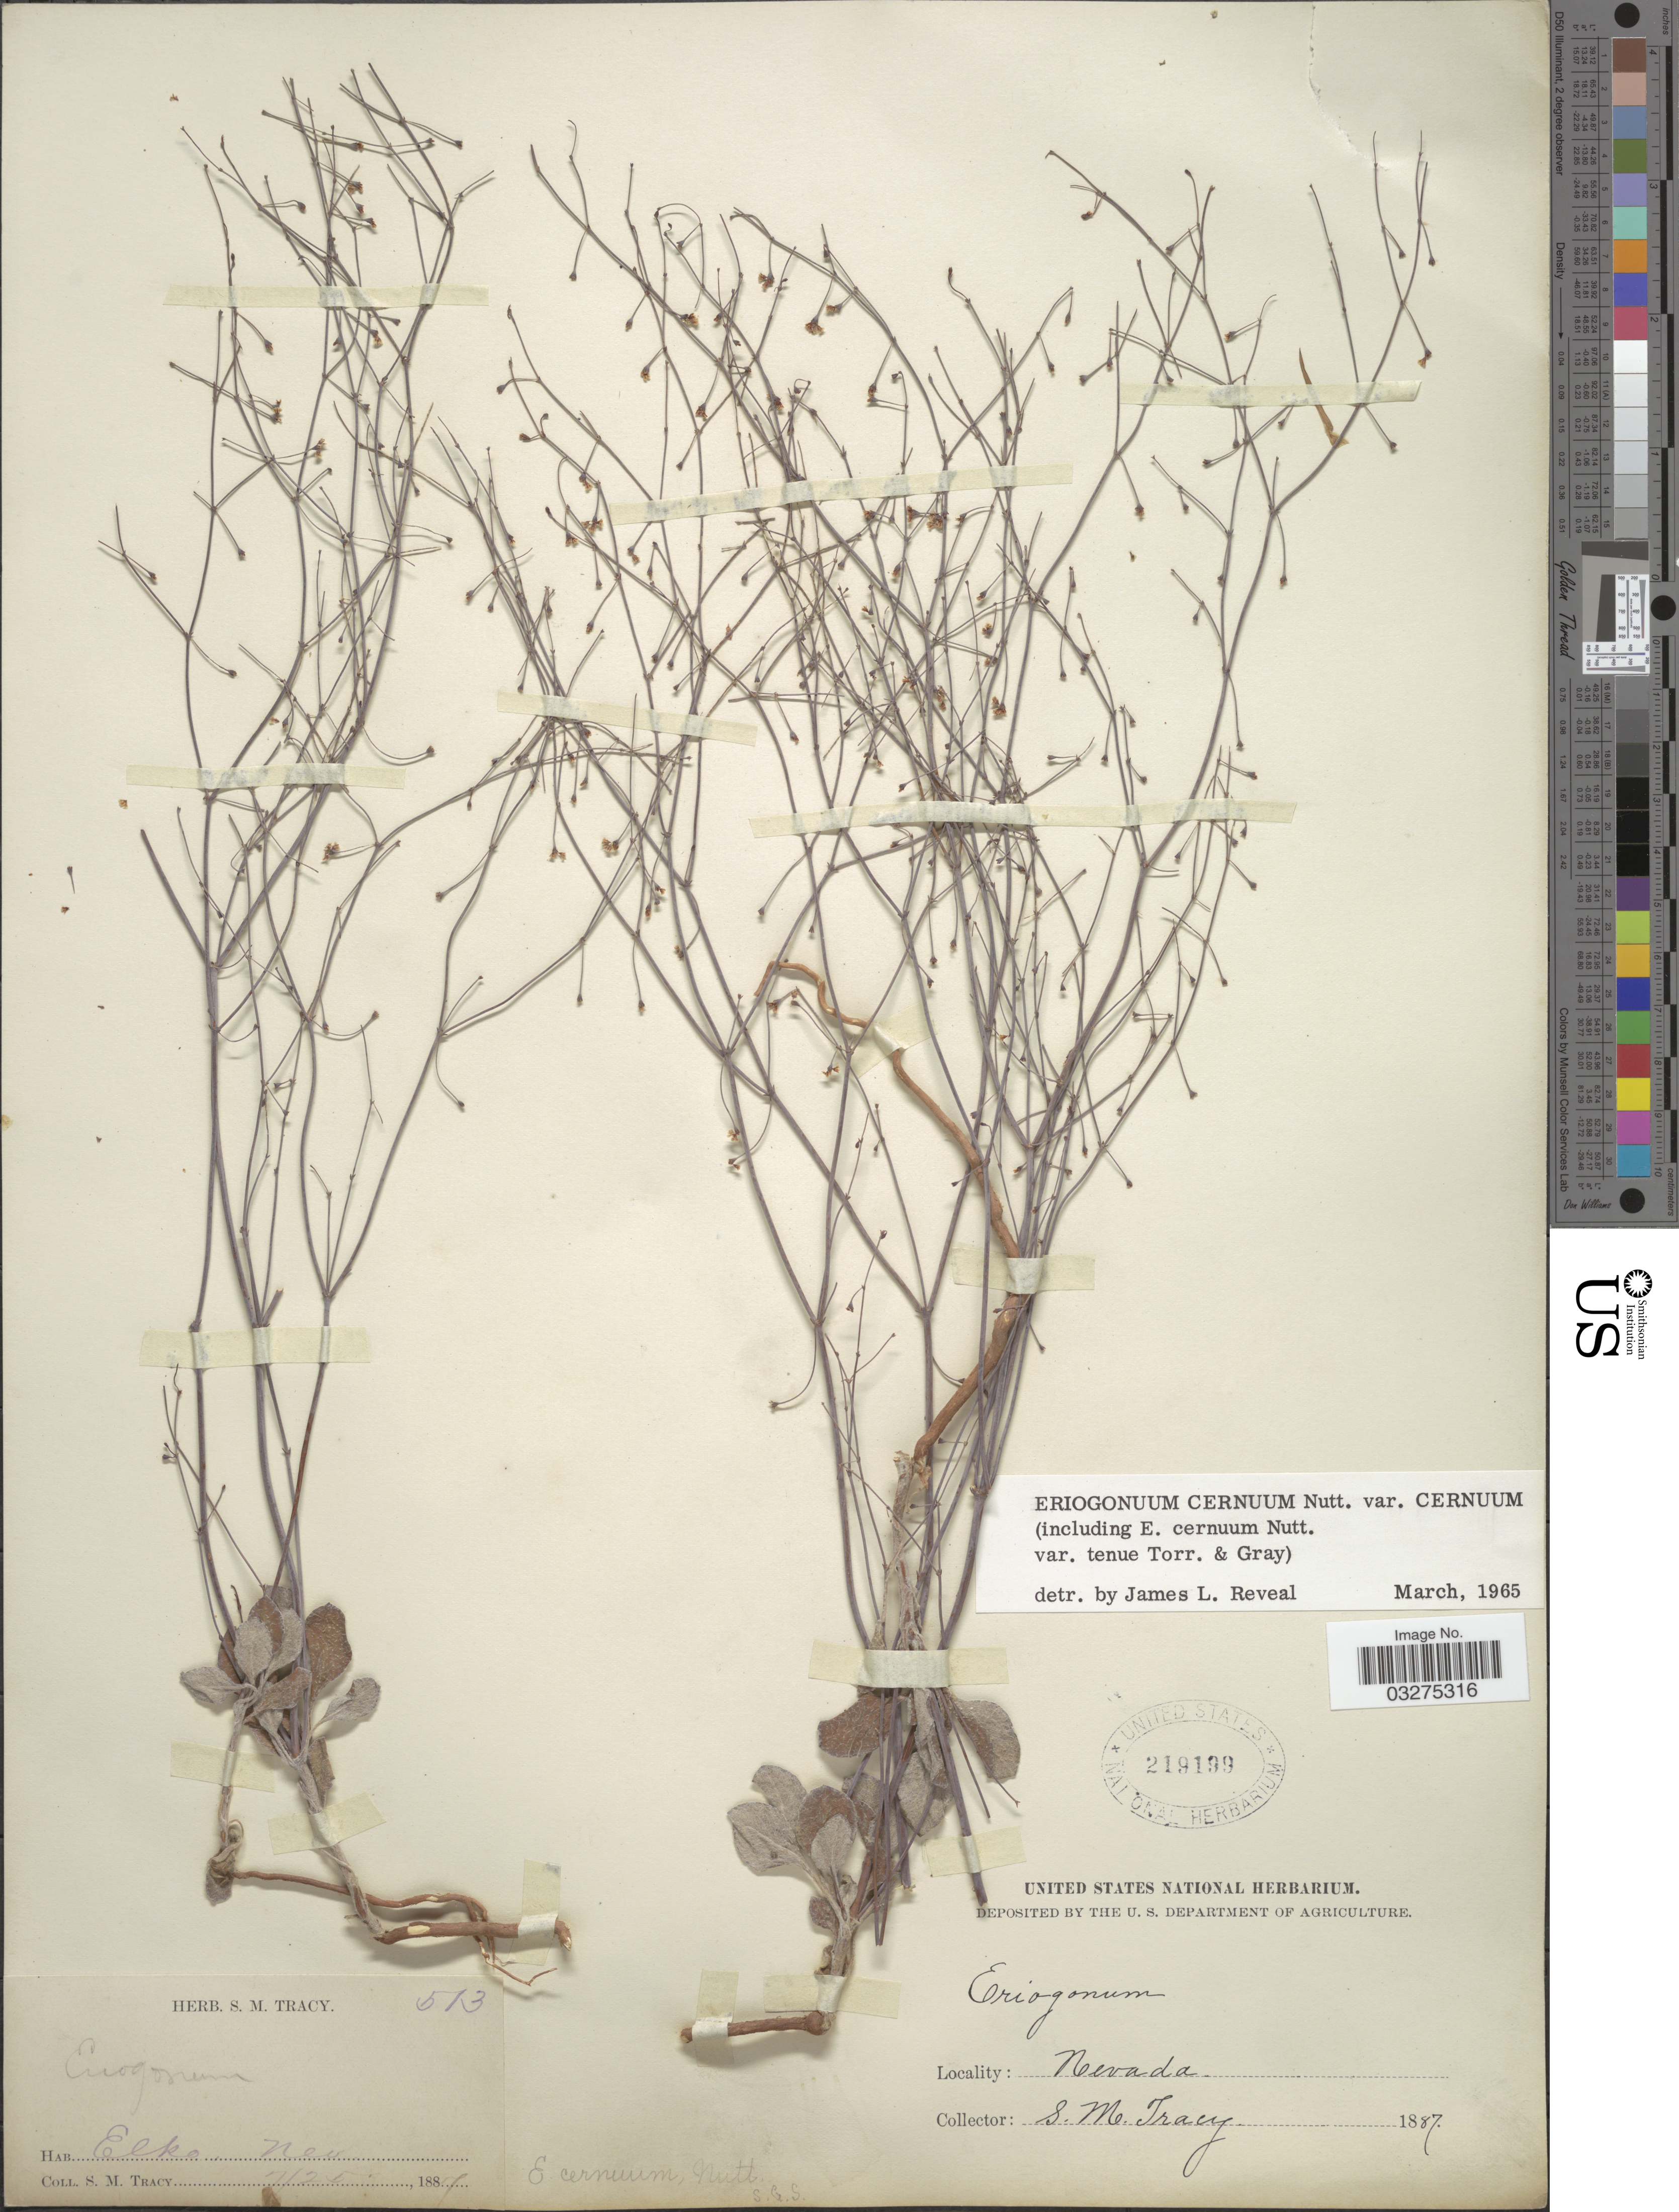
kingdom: Plantae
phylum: Tracheophyta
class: Magnoliopsida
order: Caryophyllales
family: Polygonaceae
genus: Eriogonum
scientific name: Eriogonum cernuum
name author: Nutt.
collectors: S. M. Tracy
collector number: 513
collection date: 1887-07-25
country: United States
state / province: Nevada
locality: Elko.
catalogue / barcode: US 219199